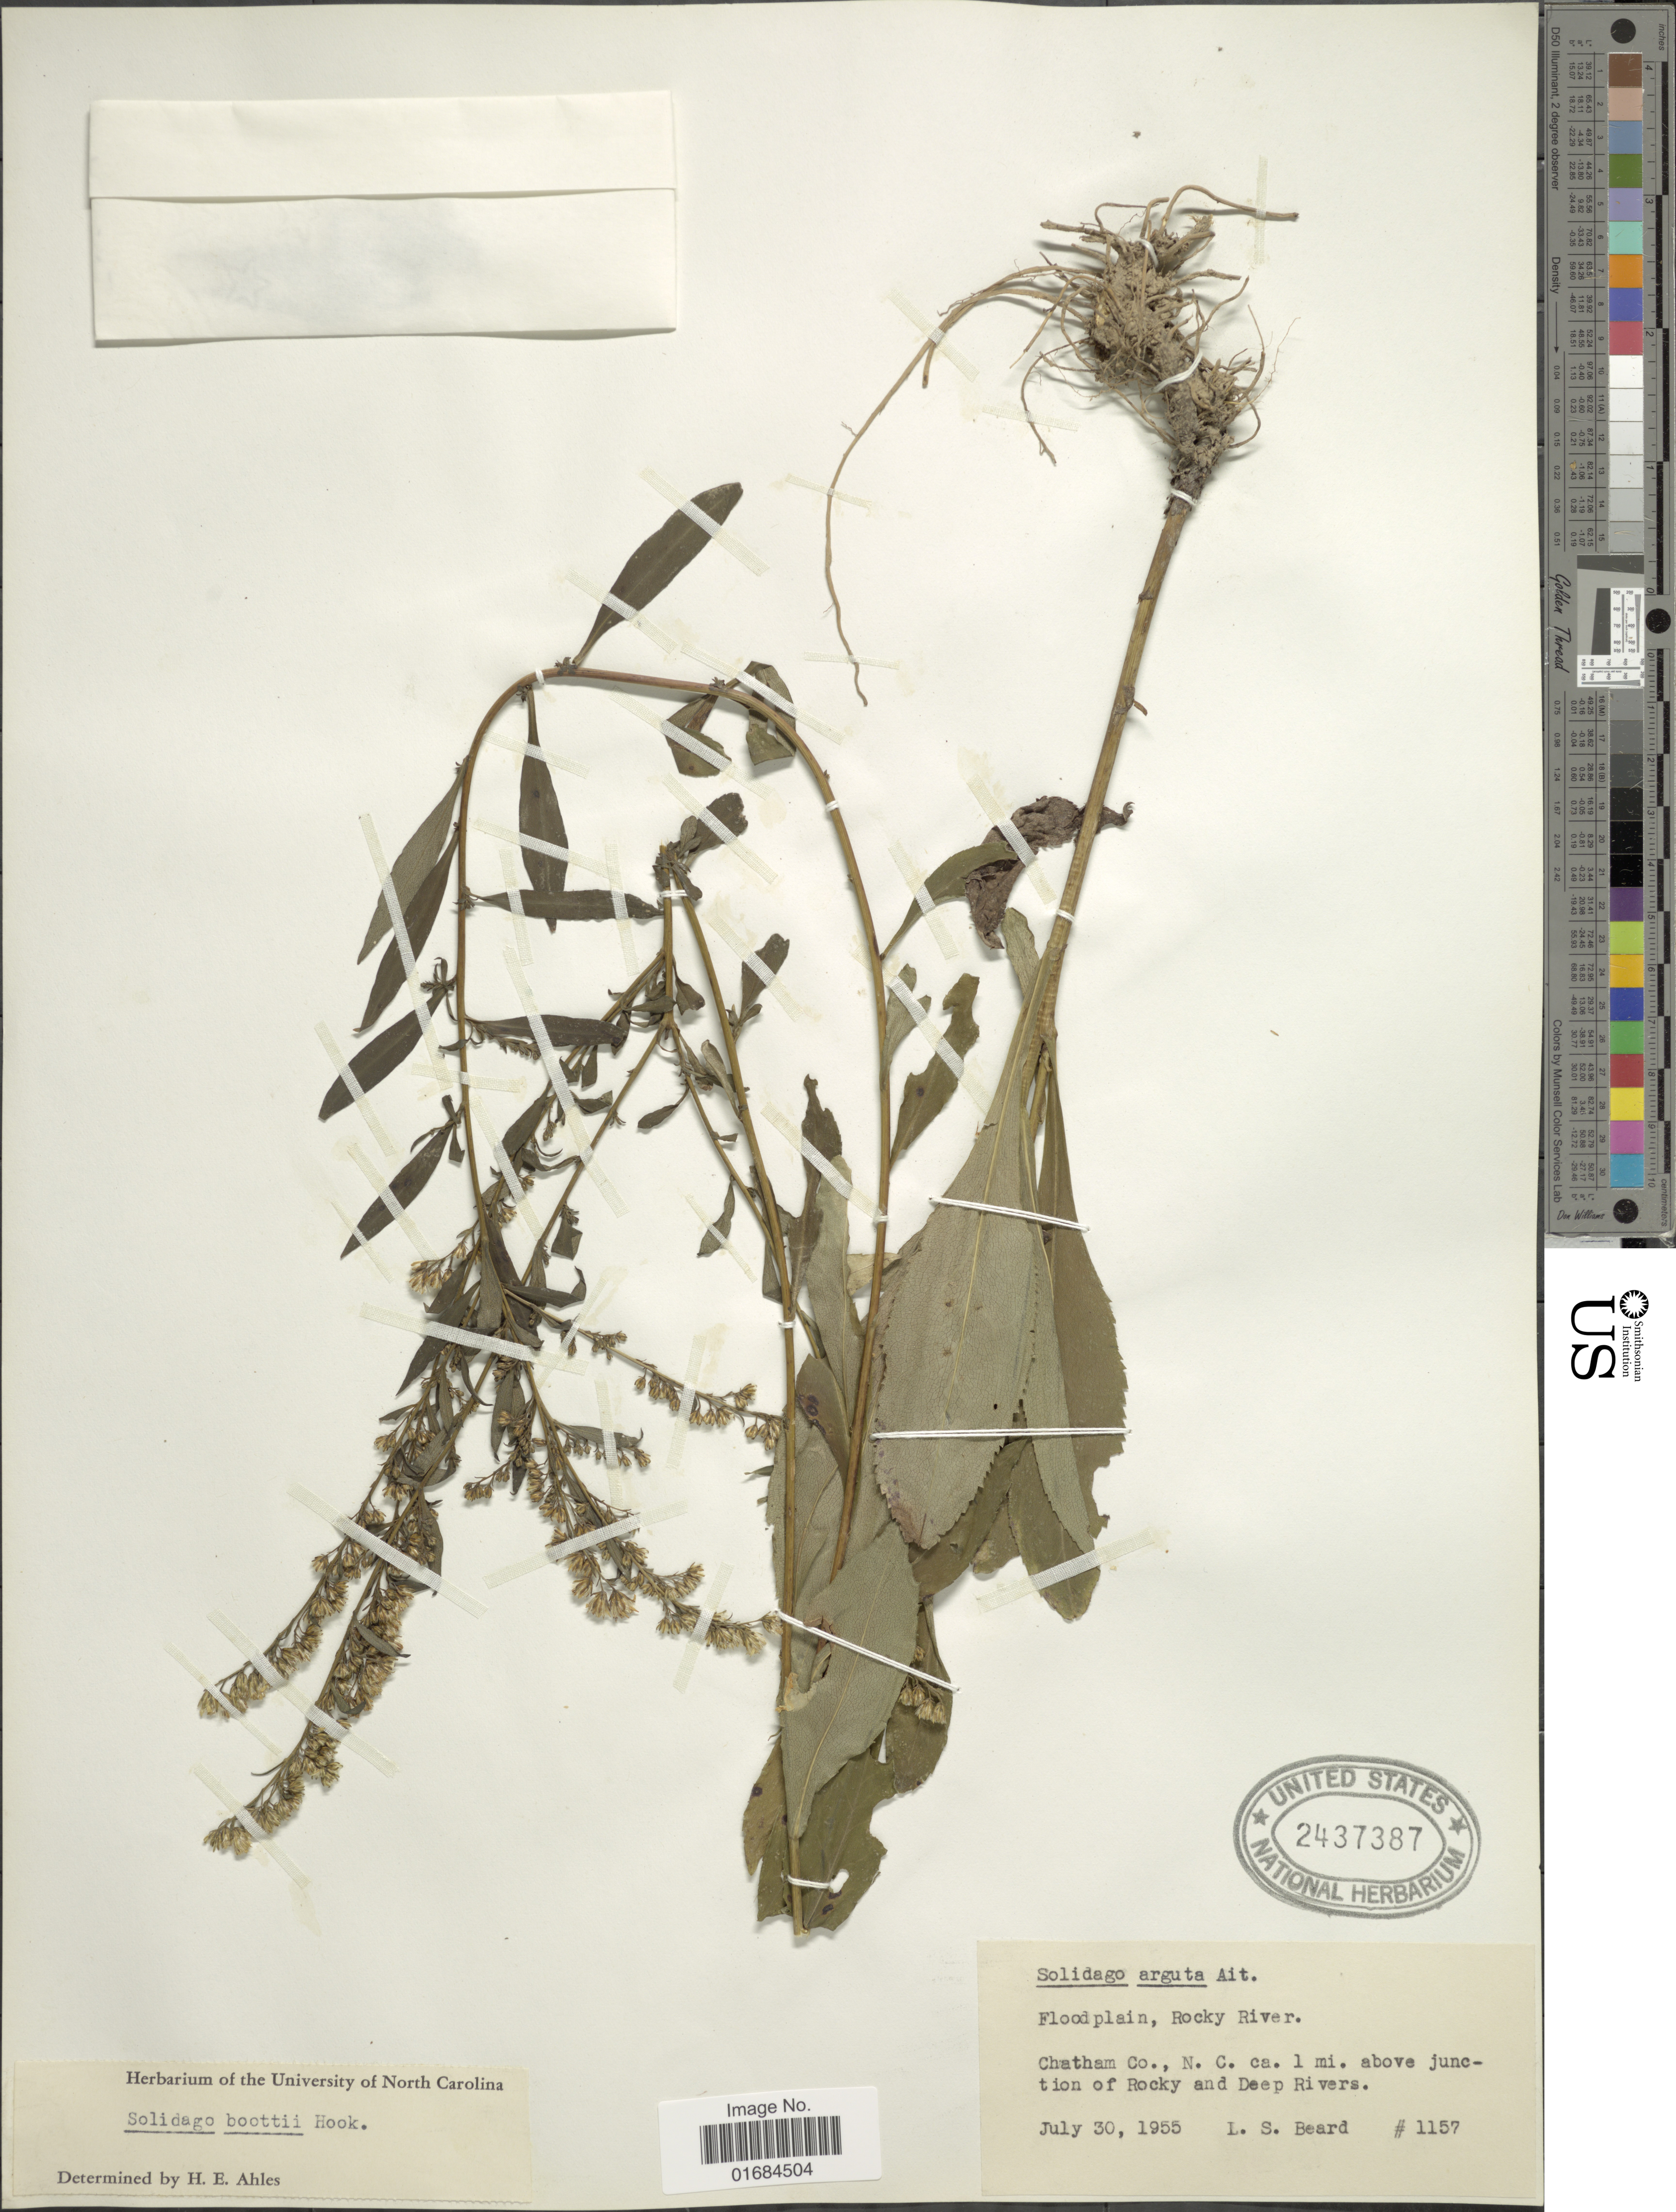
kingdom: Plantae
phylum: Tracheophyta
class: Magnoliopsida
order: Asterales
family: Asteraceae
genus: Solidago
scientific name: Solidago arguta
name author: Aiton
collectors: L. Beard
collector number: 1157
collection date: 1955-07-30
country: United States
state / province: North Carolina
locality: Flood plain, Rocky River, Chatman Co,ca. 1 mi. above junction of Rocky and Deep rivers.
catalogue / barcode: US 2437387